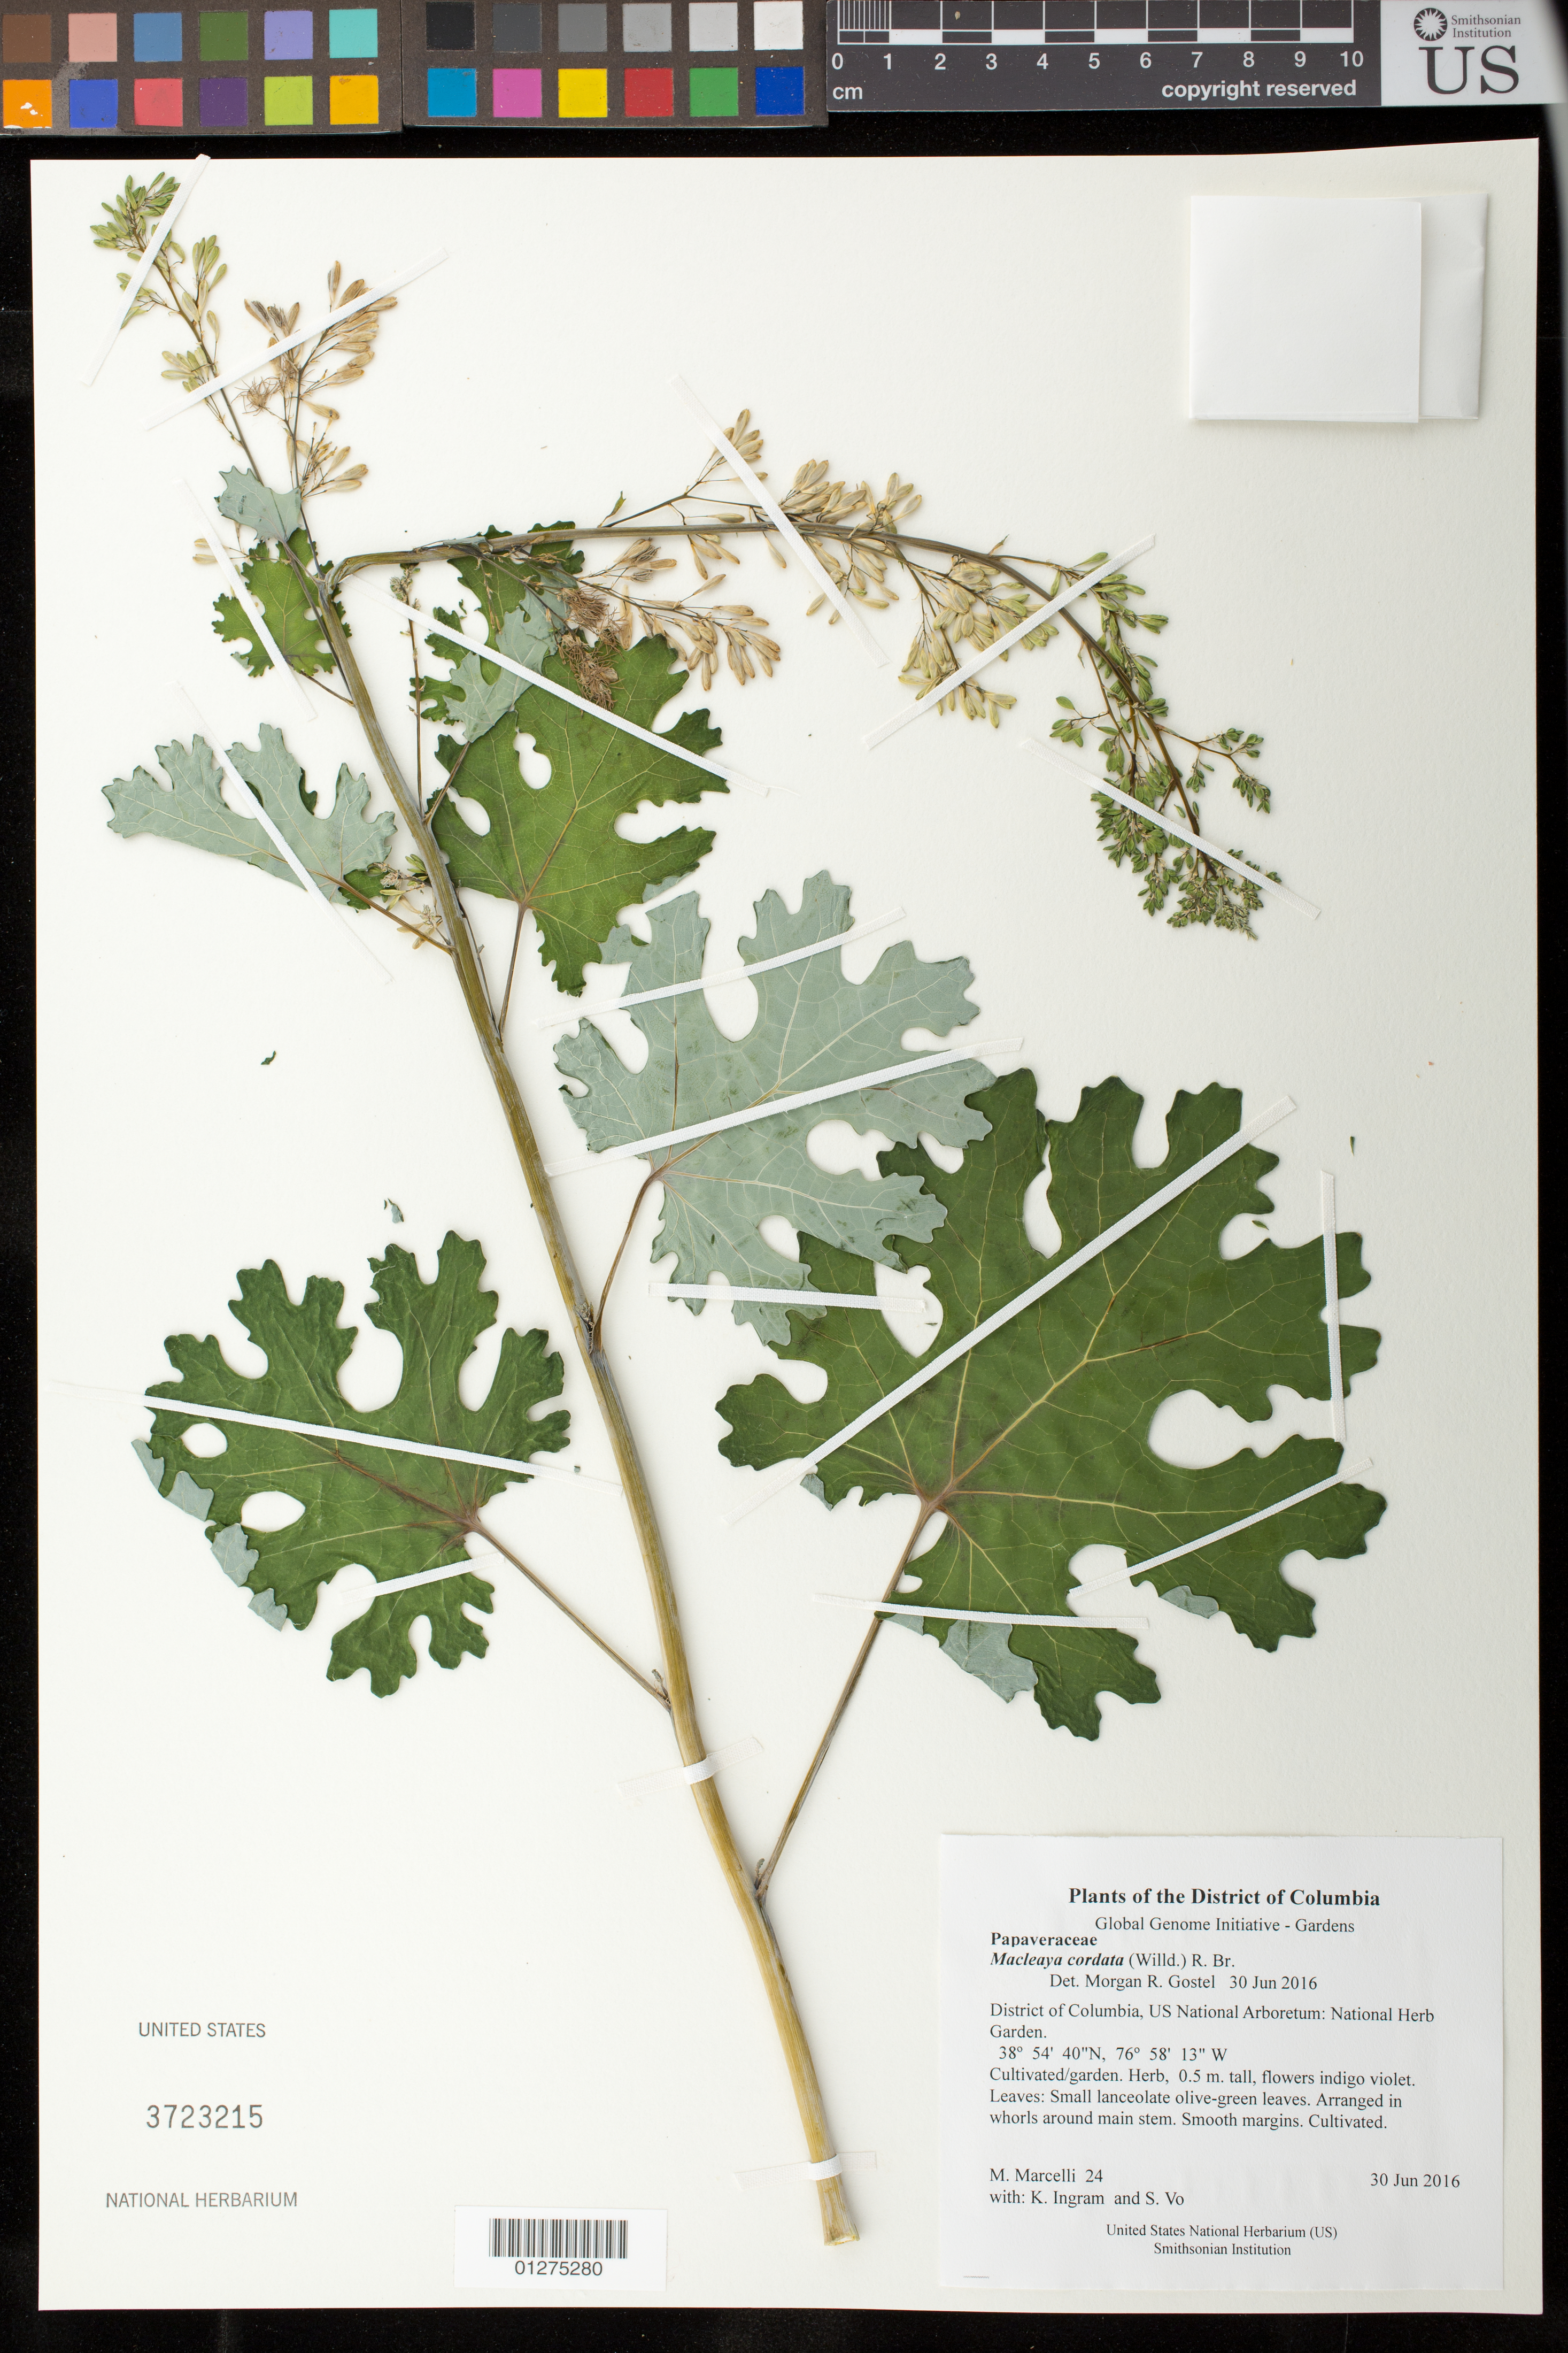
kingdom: Plantae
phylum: Tracheophyta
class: Magnoliopsida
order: Ranunculales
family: Papaveraceae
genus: Macleaya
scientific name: Macleaya cordata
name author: (Willd.) R. Br.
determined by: Gostel, Morgan R., (BRIT), Botanical Research Institute of Texas (UNITED STATES)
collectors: M. Marcelli, K. S. Ingram & S. Vo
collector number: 24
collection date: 2016-06-30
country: United States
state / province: District of Columbia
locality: US National Arboretum: National Herb Garden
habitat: Cultivated/garden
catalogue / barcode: US 3723215